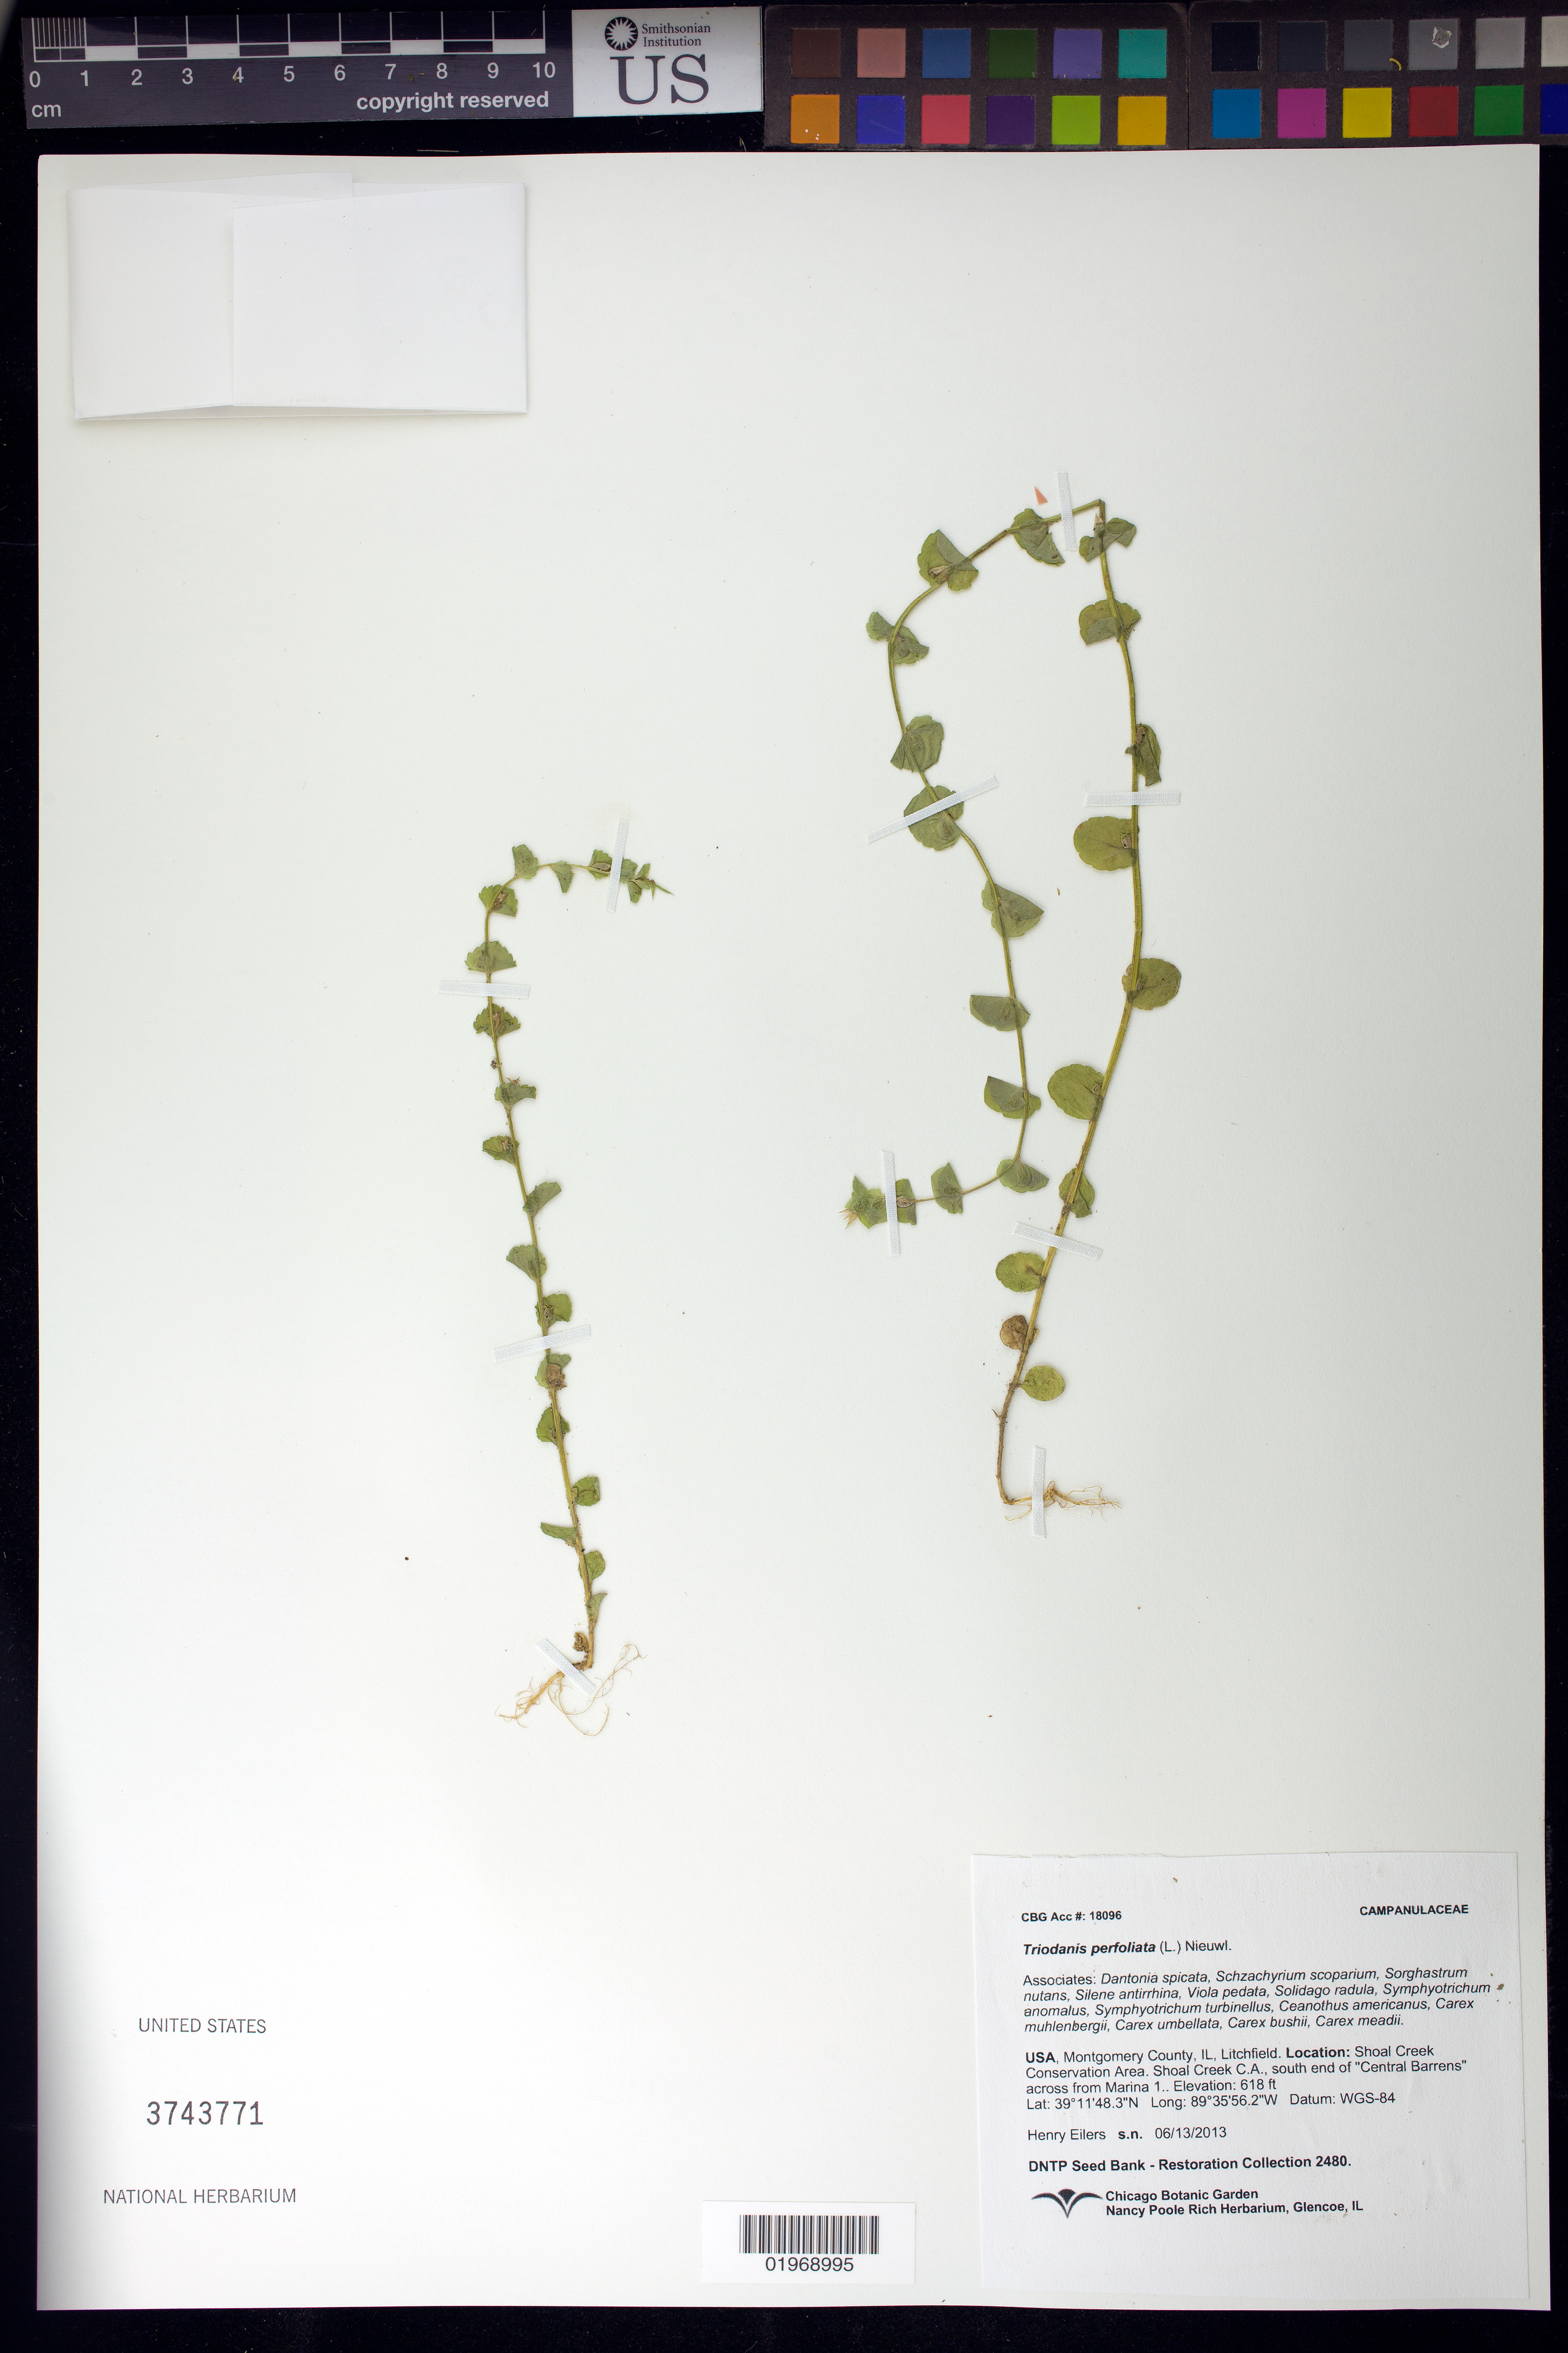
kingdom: Plantae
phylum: Tracheophyta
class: Magnoliopsida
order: Asterales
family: Campanulaceae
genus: Triodanis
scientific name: Triodanis perfoliata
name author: (L.) Nieuwl.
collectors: H. Eilers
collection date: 2013-06-13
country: United States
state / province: Illinois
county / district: Montgomery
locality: Litchfield, Shoal Creek Conservation Area, "Central Barrens" across from Marina.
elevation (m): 188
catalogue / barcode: US 3743771